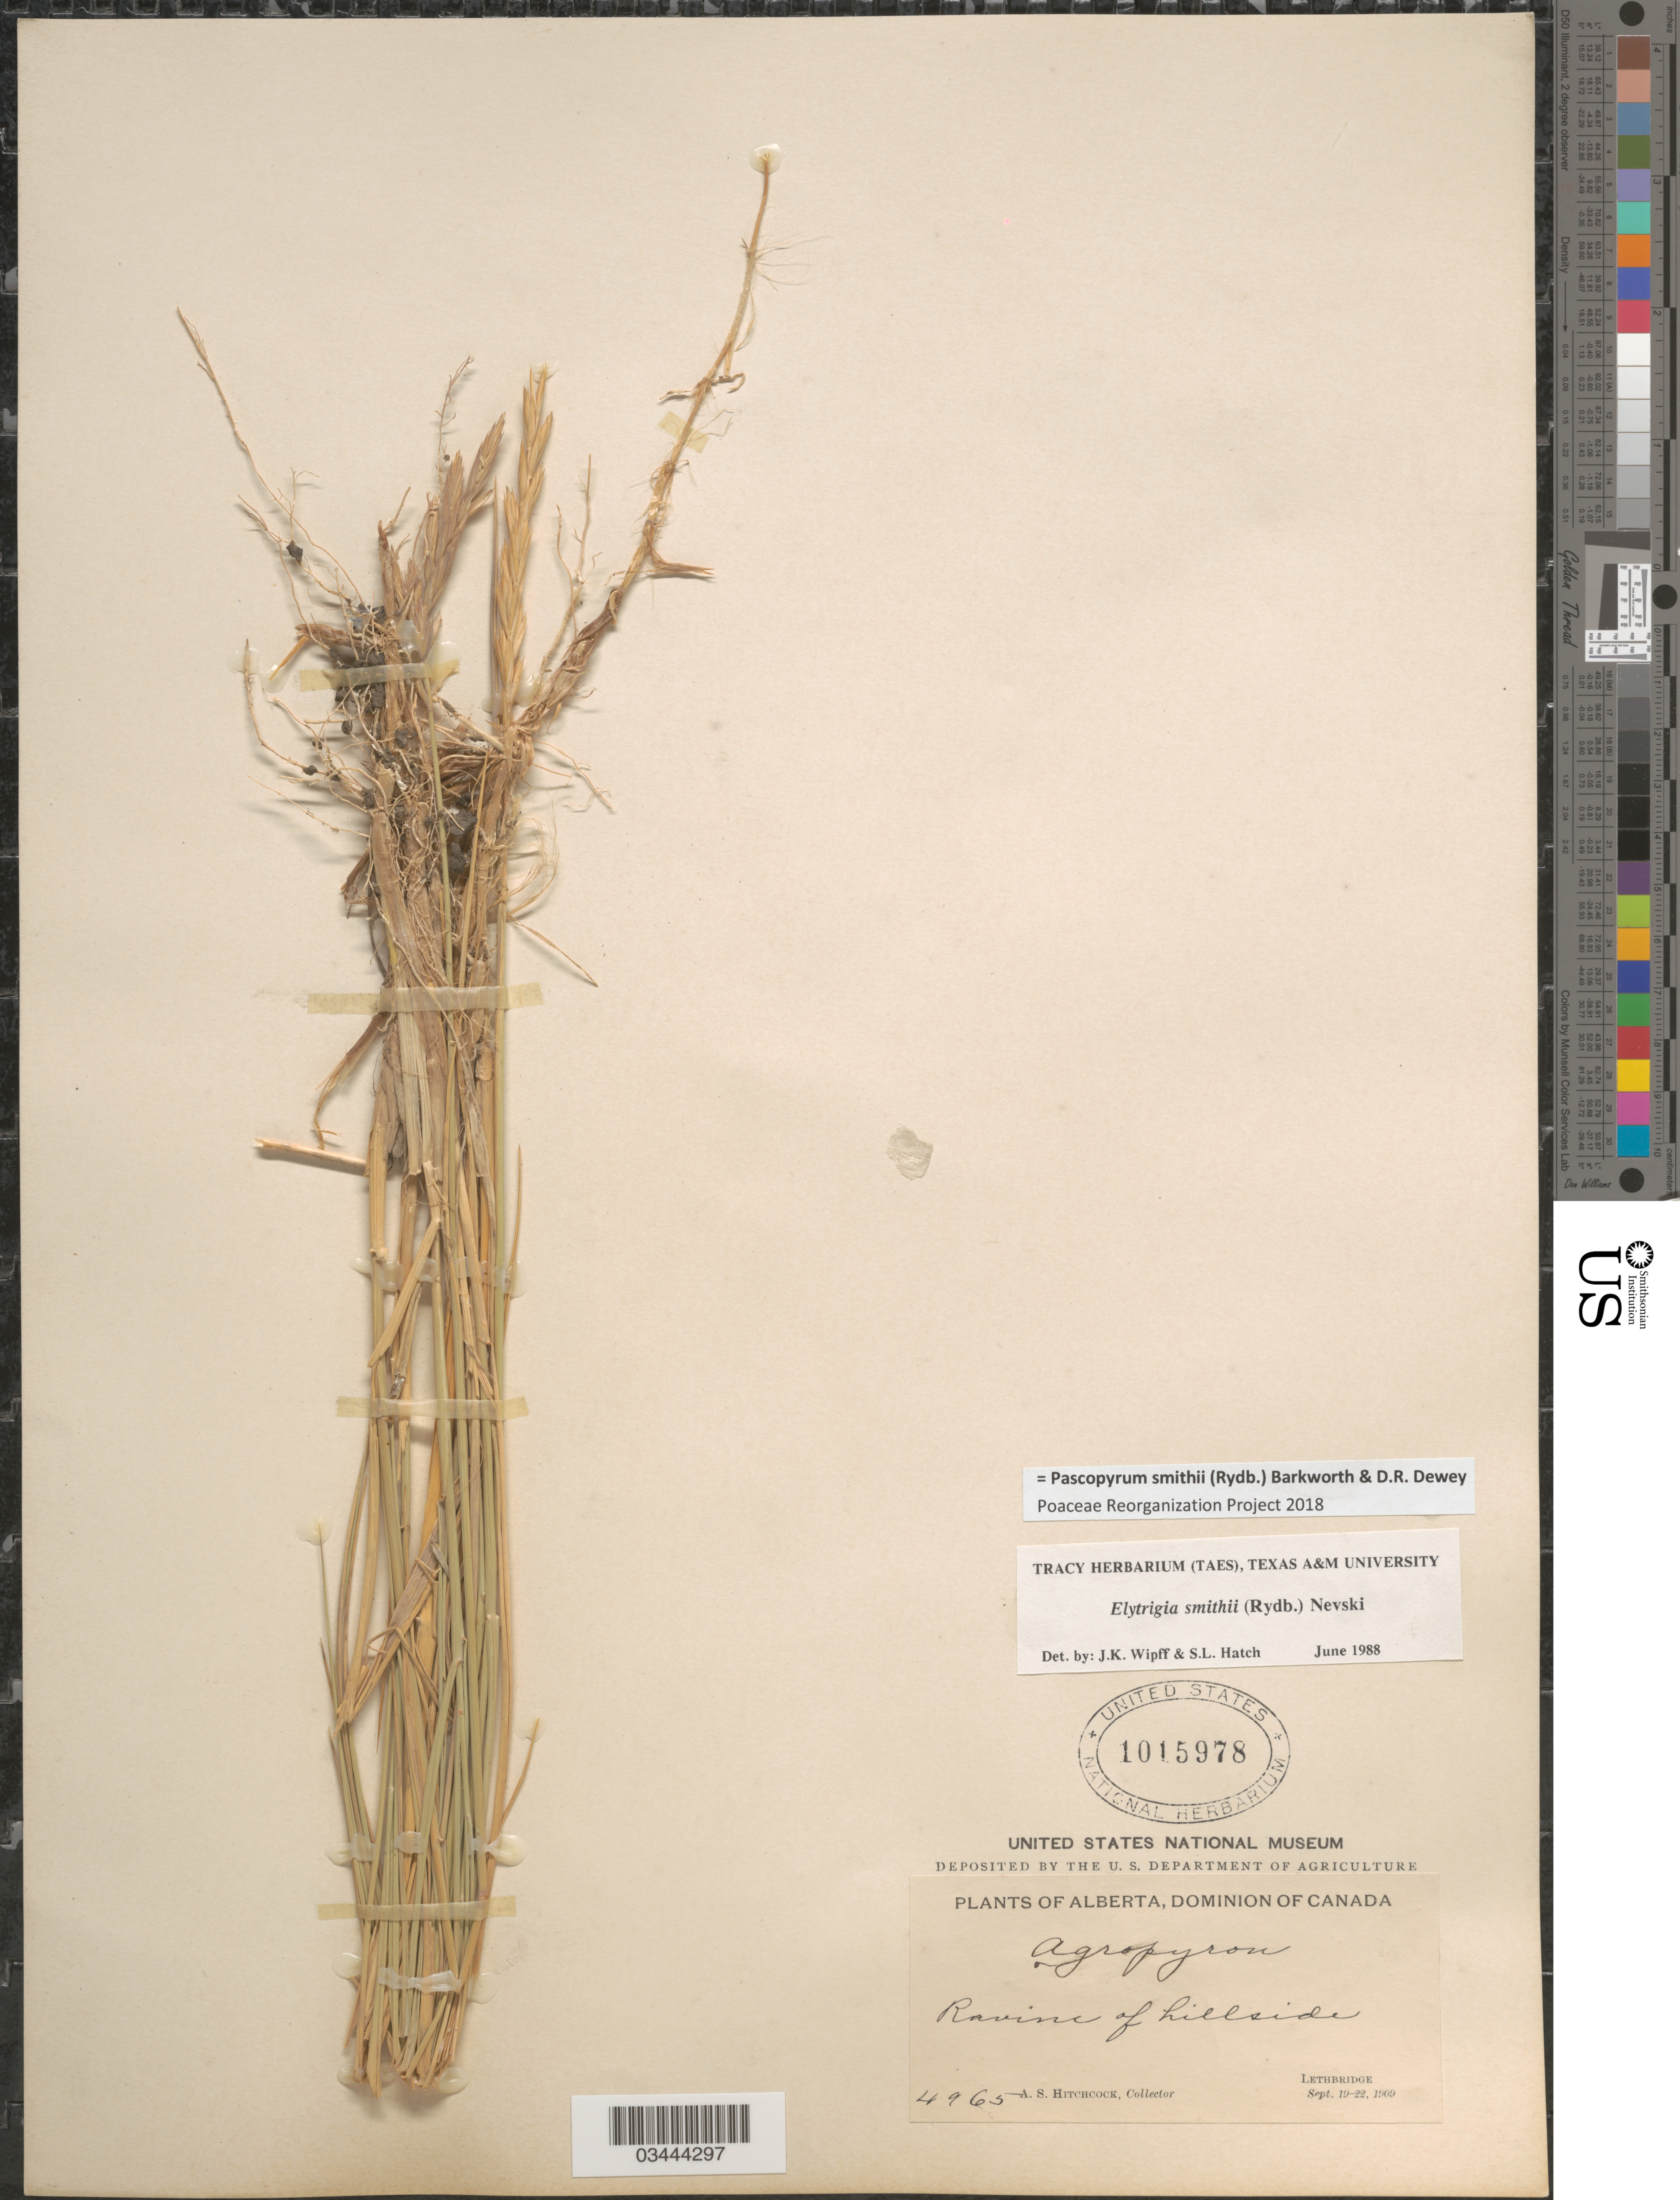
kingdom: Plantae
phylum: Tracheophyta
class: Liliopsida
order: Poales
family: Poaceae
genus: Pascopyrum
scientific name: Pascopyrum smithii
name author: (Rydb.) Barkworth & Dewey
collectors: A. S. Hitchcock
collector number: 4965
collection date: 1909-09-19/1909-09-22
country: Canada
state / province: Alberta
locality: Dominion Of Canada. Ravine of hillside. Lethbridge.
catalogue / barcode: US 1015978